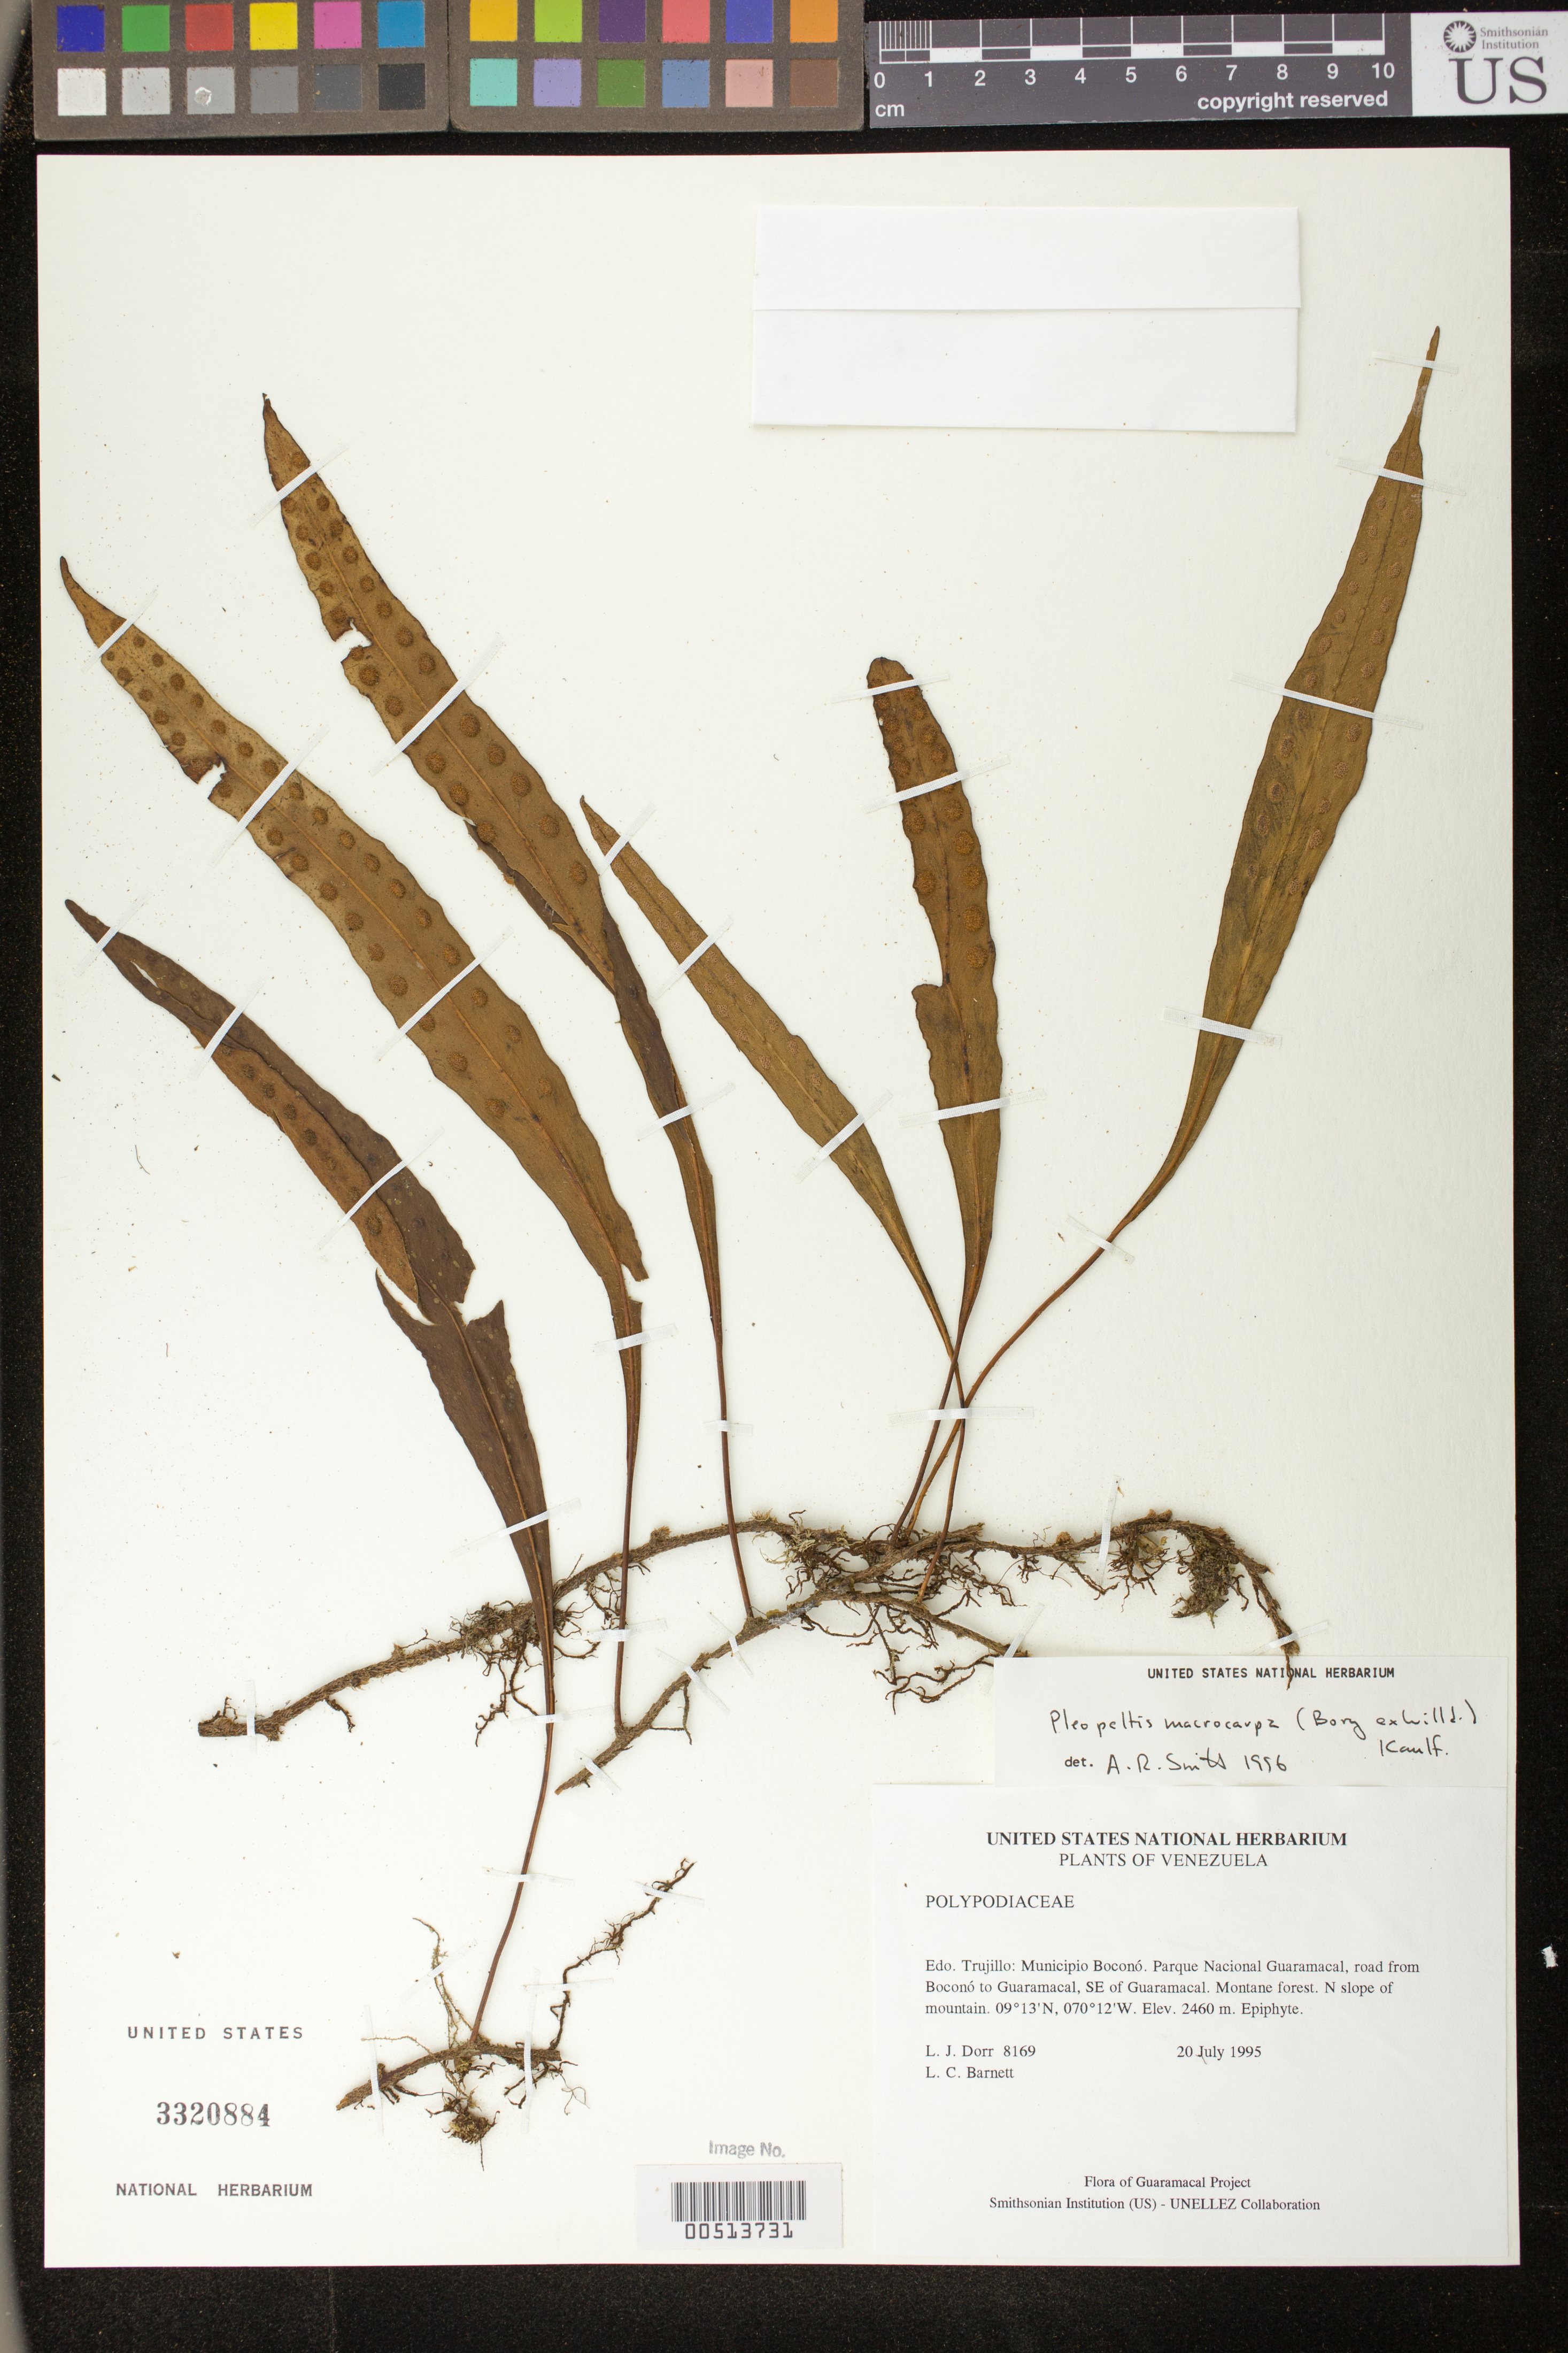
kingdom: Plantae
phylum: Tracheophyta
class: Polypodiopsida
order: Polypodiales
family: Polypodiaceae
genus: Pleopeltis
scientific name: Pleopeltis macrocarpa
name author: (Bory ex Willd.) Kaulf.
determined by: Smith, Alan R., (UC)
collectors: L. J. Dorr & L. C. Barnett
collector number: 8169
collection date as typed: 20 Jul 1995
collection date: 1995-07-20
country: Venezuela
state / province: Trujillo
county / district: Boconó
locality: Parque Nacional Guaramacal, road from Boconó to Guaramacal, SE of Guaramacal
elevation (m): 2460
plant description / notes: PORT, UC, US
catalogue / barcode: US 3320884